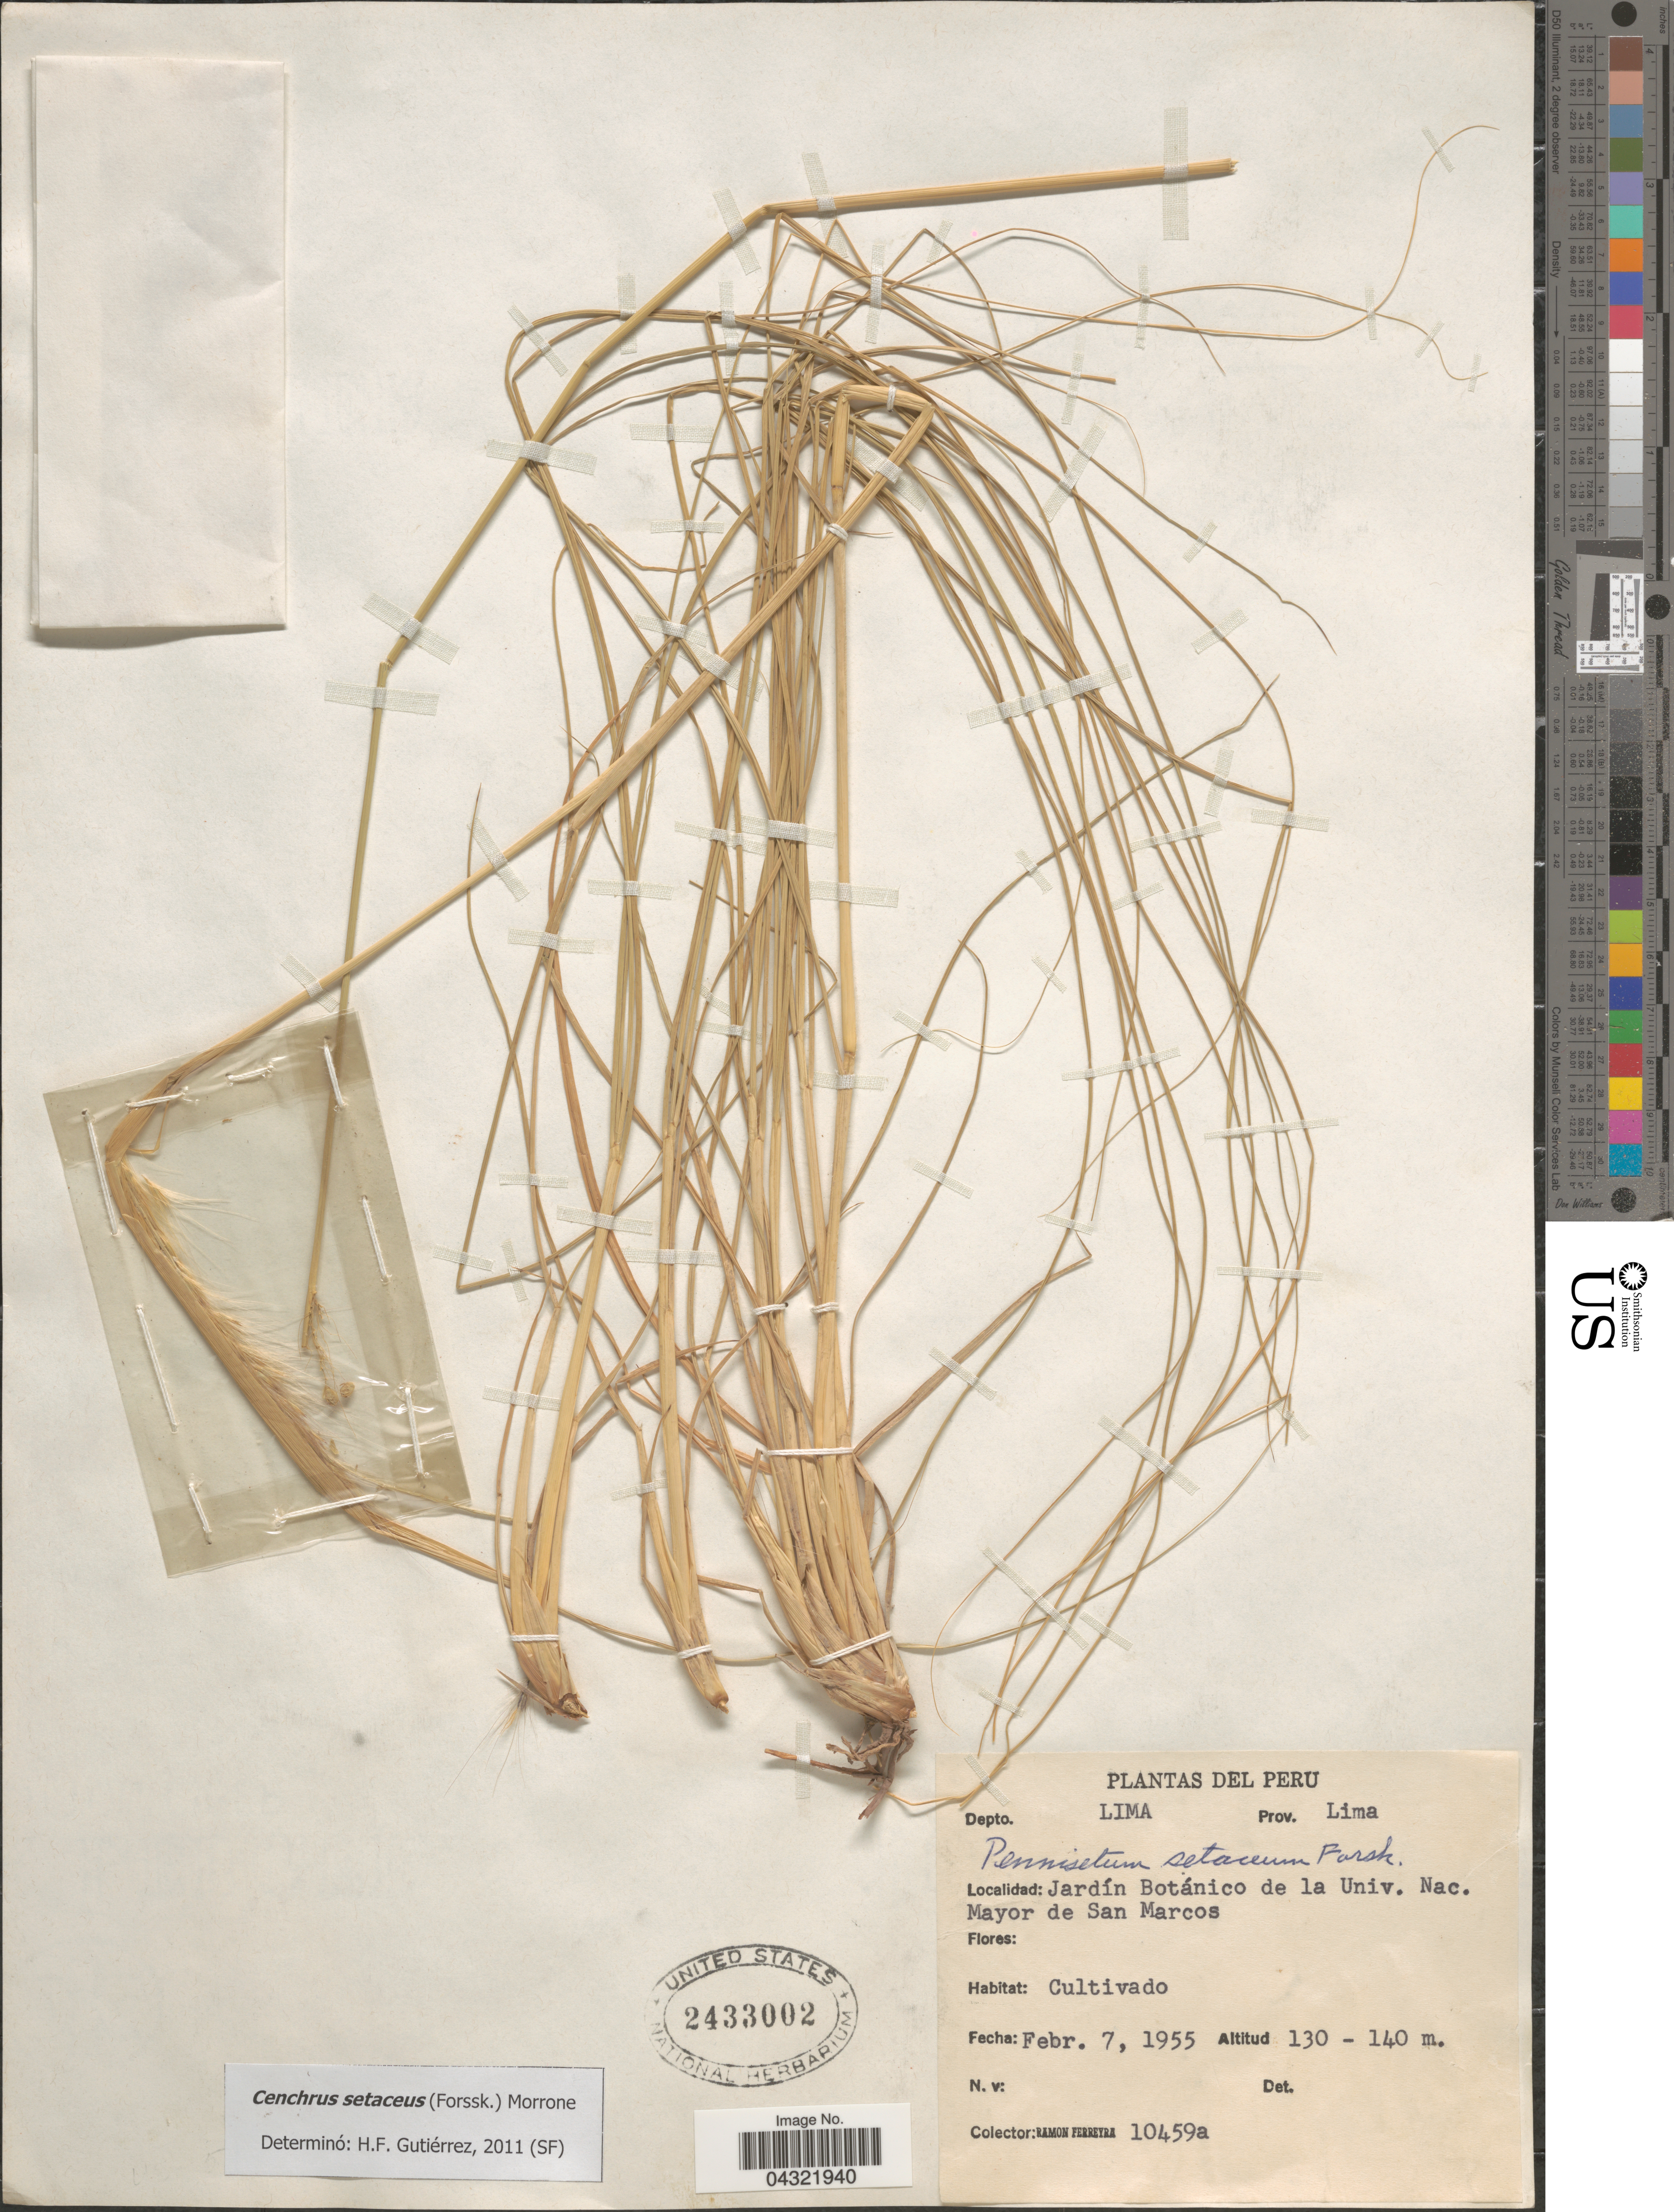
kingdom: Plantae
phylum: Tracheophyta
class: Liliopsida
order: Poales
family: Poaceae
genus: Cenchrus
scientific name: Cenchrus setaceus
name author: (Forssk.) Morrone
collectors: R. A. Ferreyra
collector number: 10459a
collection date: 1955-02-07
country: Peru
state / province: Lima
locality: Depto. Lima. Prov. Lima. Jardín Botánico de la Univ. Nac. Mayor de San Marcos.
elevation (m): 130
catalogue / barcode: US 2433002